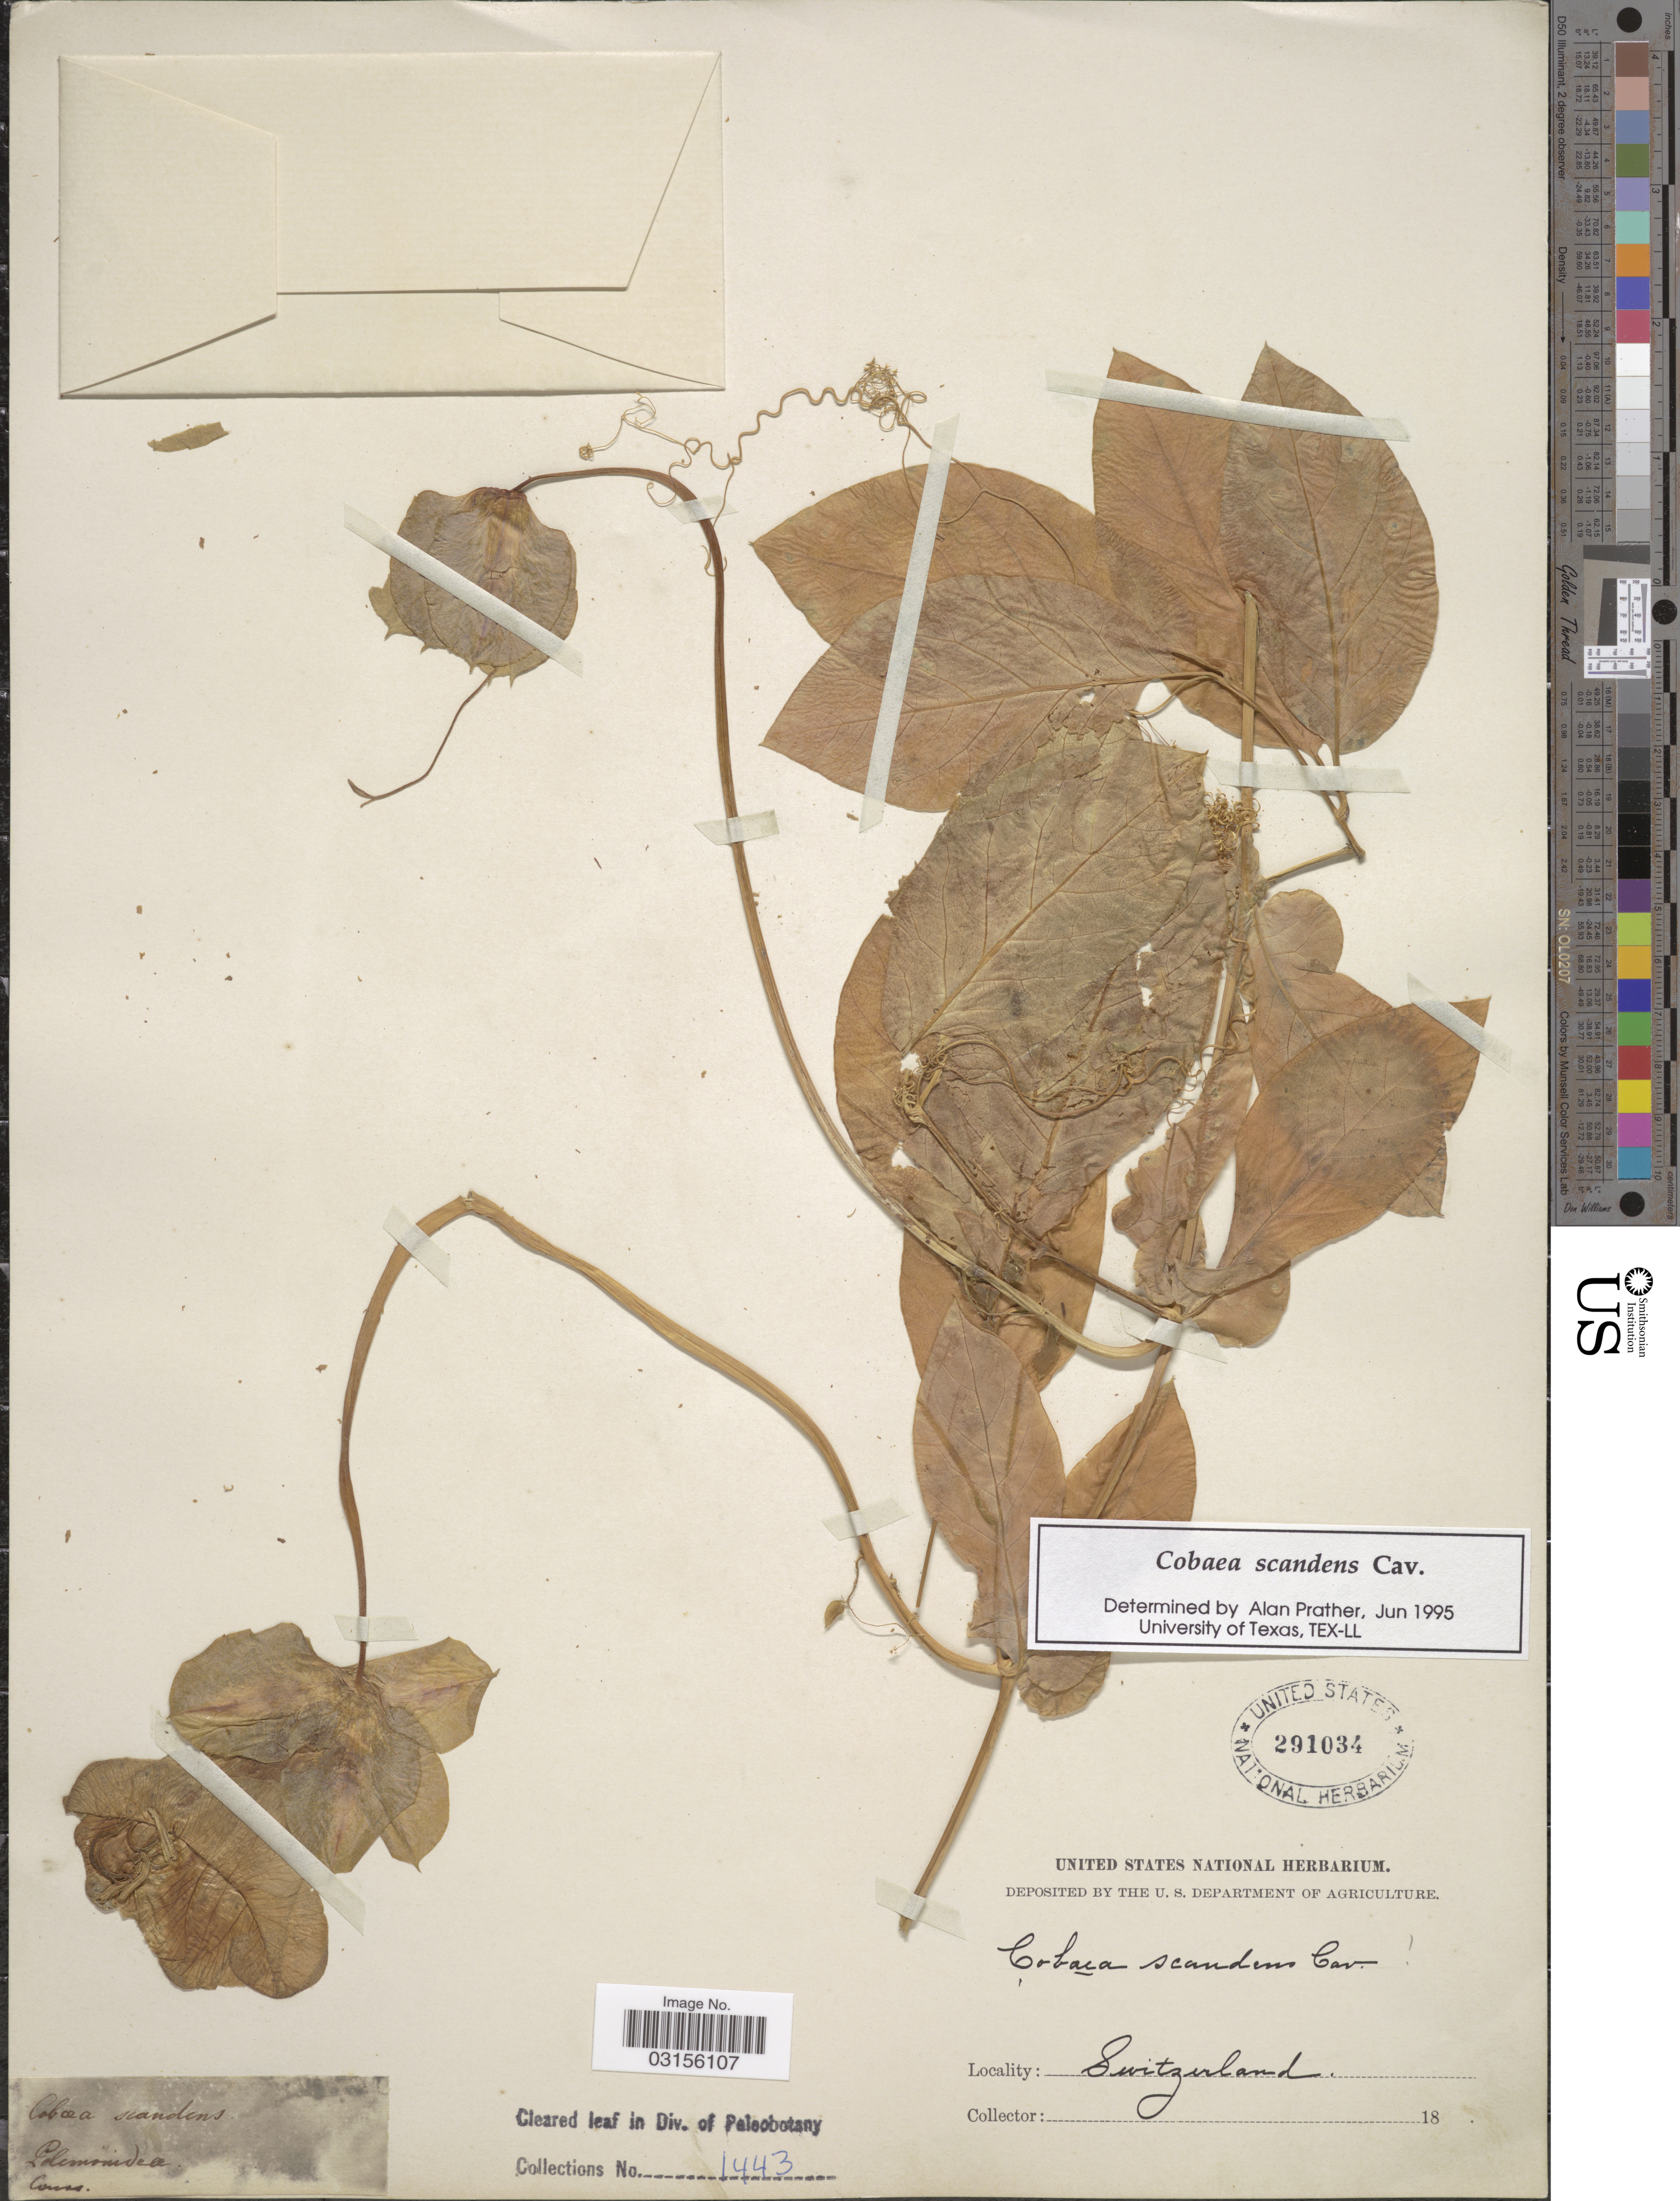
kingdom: Plantae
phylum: Tracheophyta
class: Magnoliopsida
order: Ericales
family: Polemoniaceae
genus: Cobaea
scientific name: Cobaea scandens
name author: Cav.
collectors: ex herb. United States National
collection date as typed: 18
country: Switzerland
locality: Polemonidea.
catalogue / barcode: US 291034